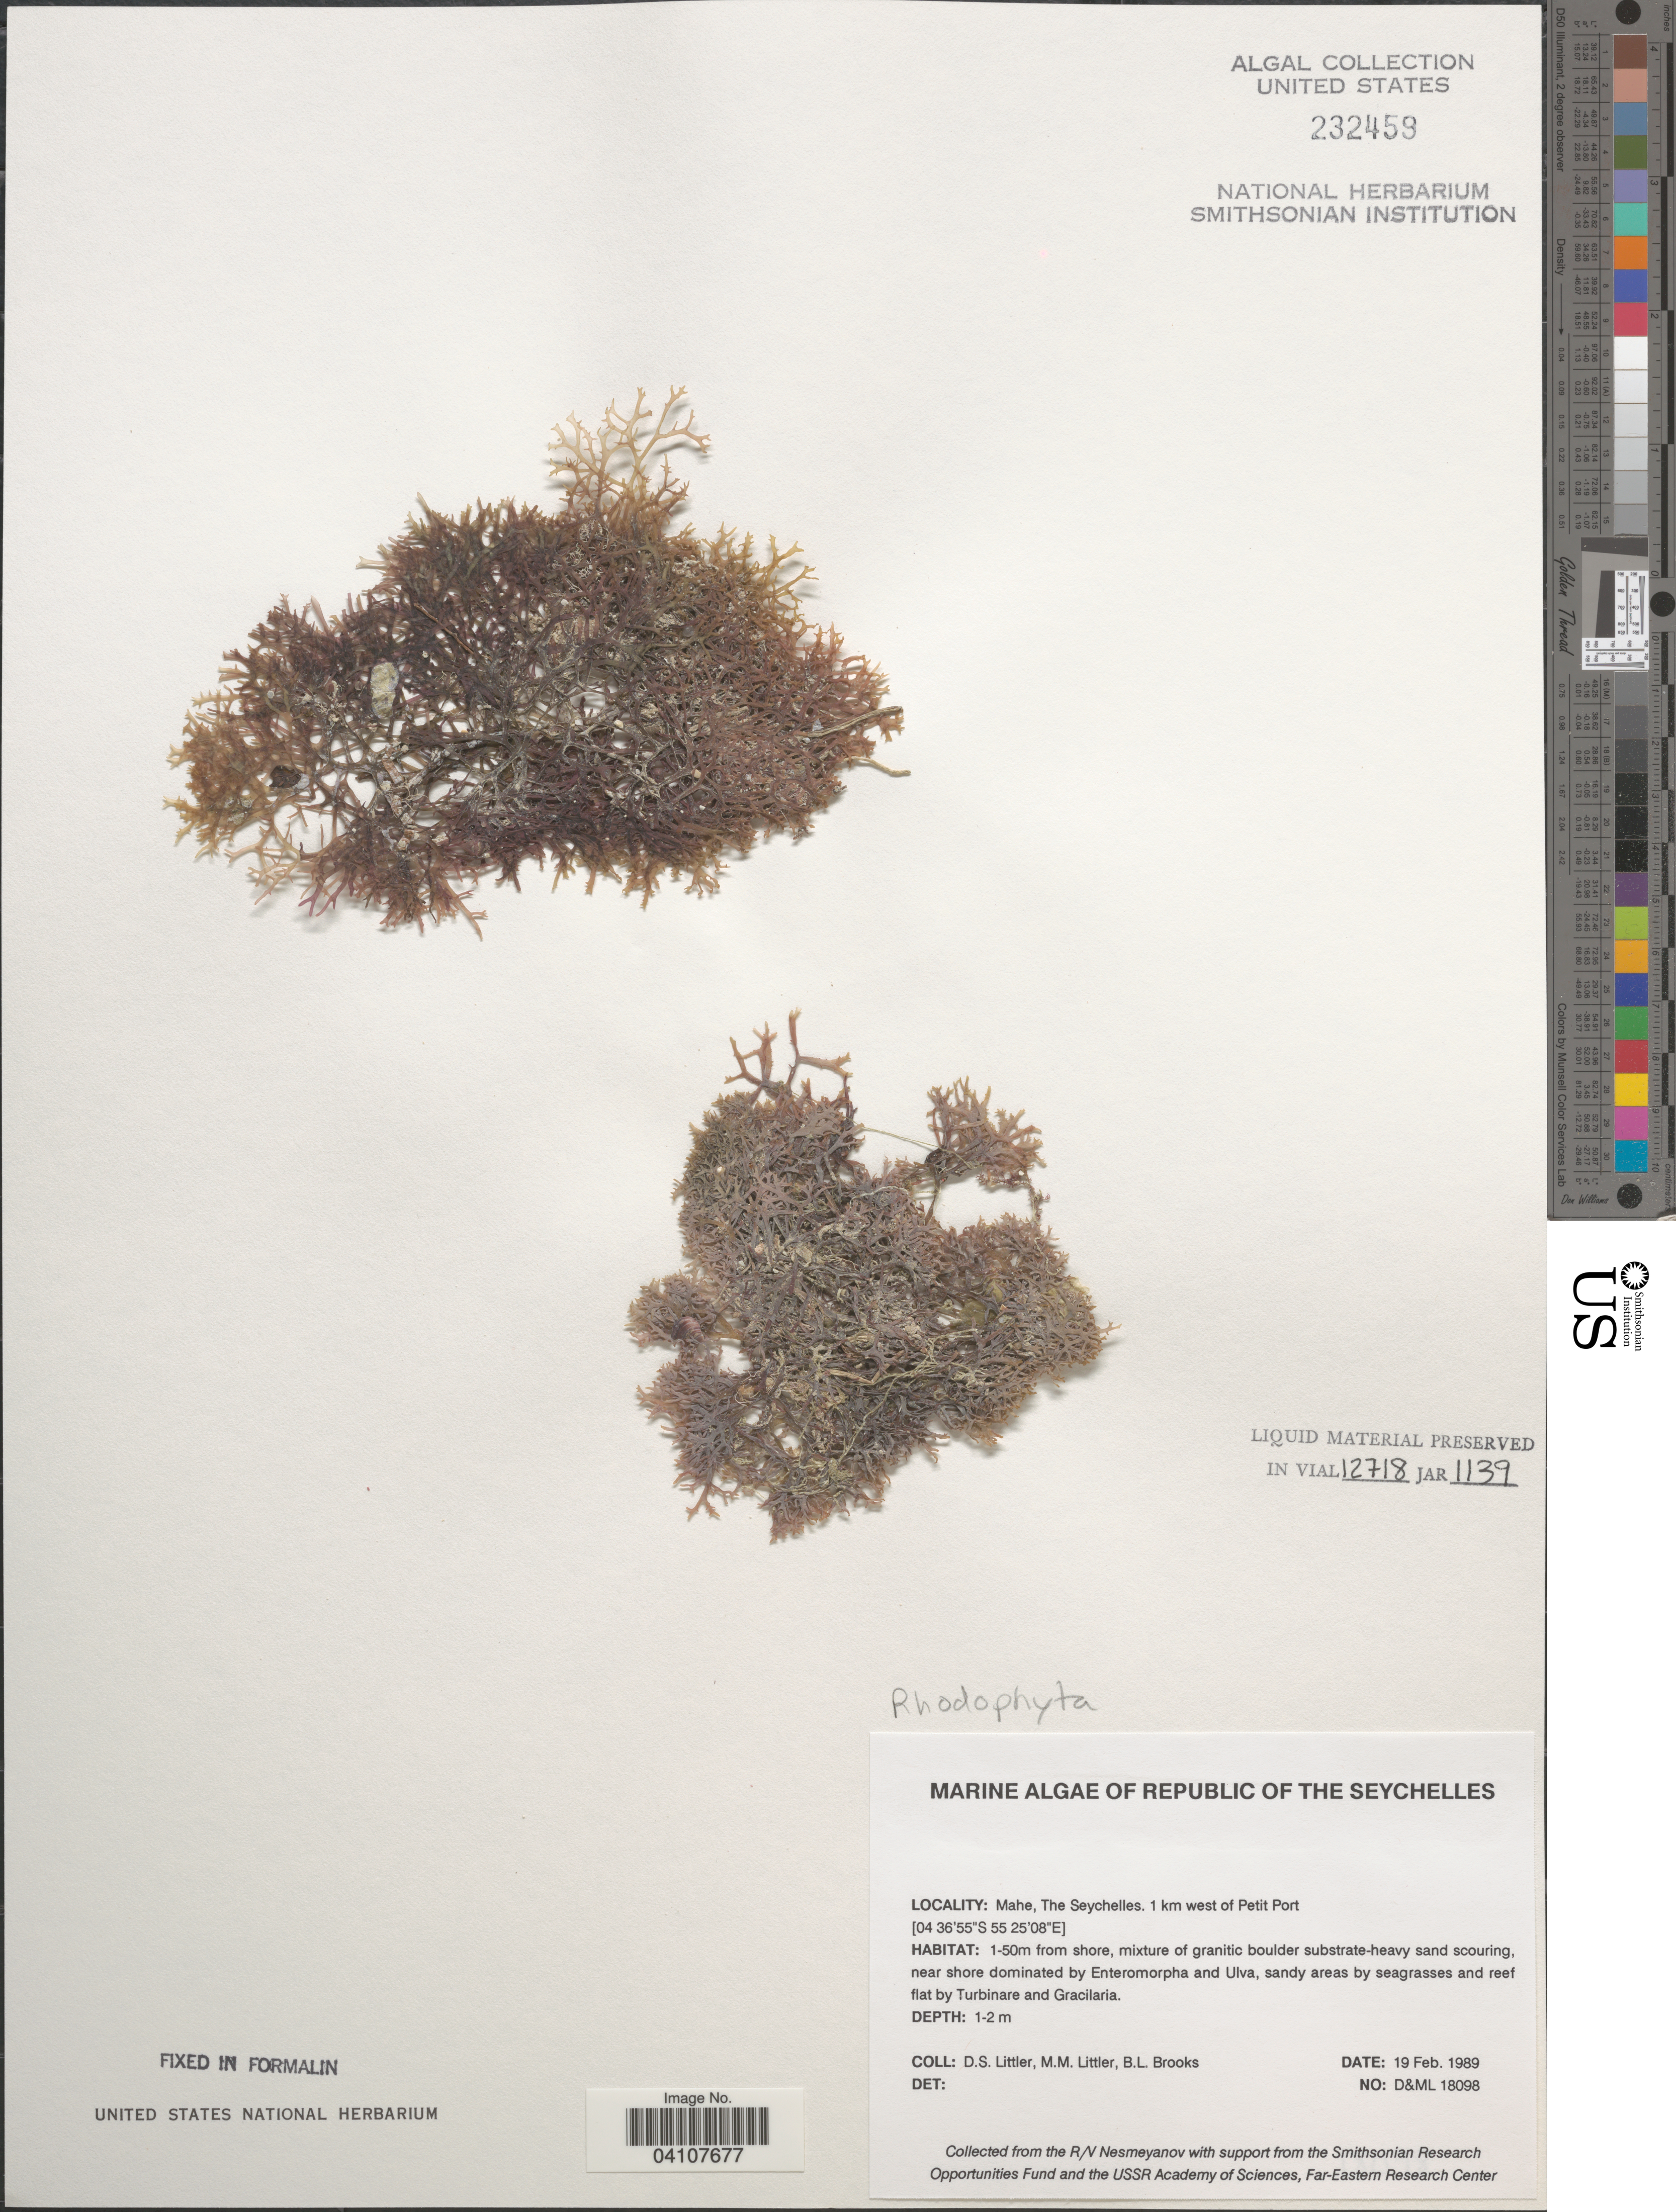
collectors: D. S. Littler & B. Brooks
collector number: D&ML18098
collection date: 1989-02-19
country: Seychelles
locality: Republic of the Seychelles. Mahe. 1 km west of Petit Port. 1-50m from shore.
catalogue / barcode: US 232459